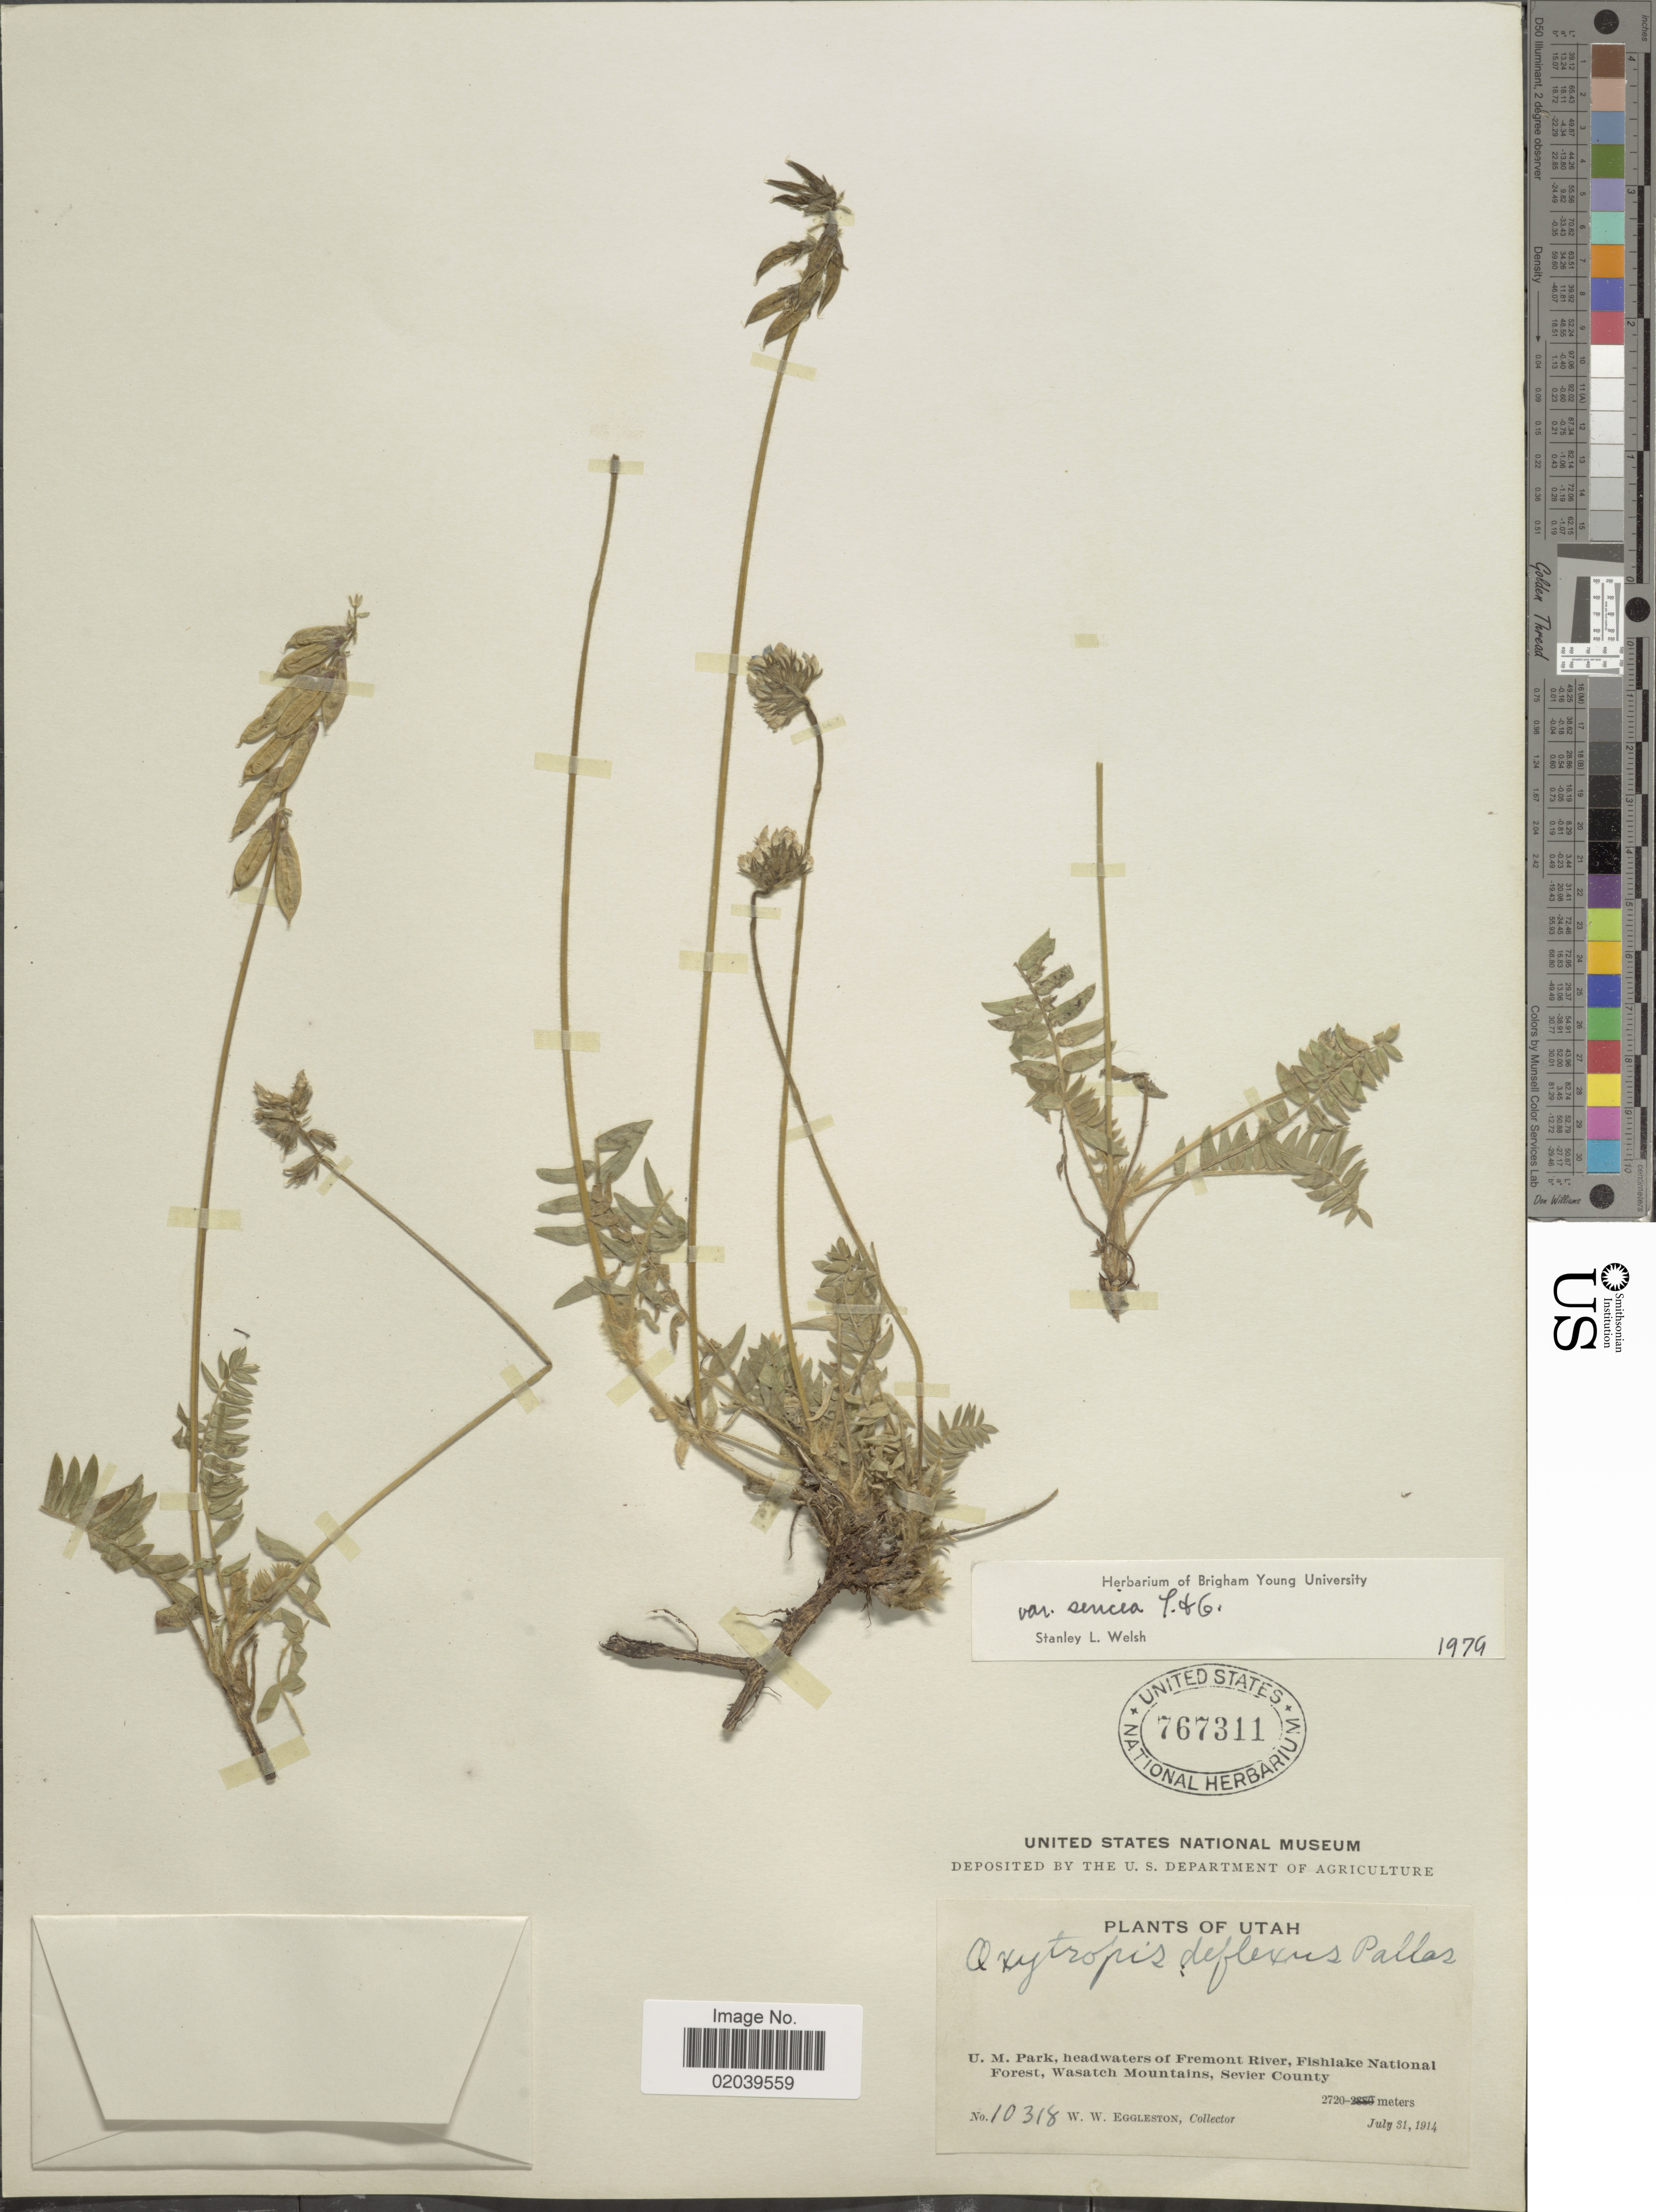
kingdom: Plantae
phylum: Tracheophyta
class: Magnoliopsida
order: Fabales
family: Fabaceae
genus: Oxytropis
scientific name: Oxytropis deflexa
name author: (Pall.) DC.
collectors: W. W. Eggleston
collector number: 10318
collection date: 1914-07-31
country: United States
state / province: Utah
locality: U.M. Park, headwaters of Fremont River, Fishlake National Forest, Wasatch Mountains, Sevier County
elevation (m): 2720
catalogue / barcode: US 767311